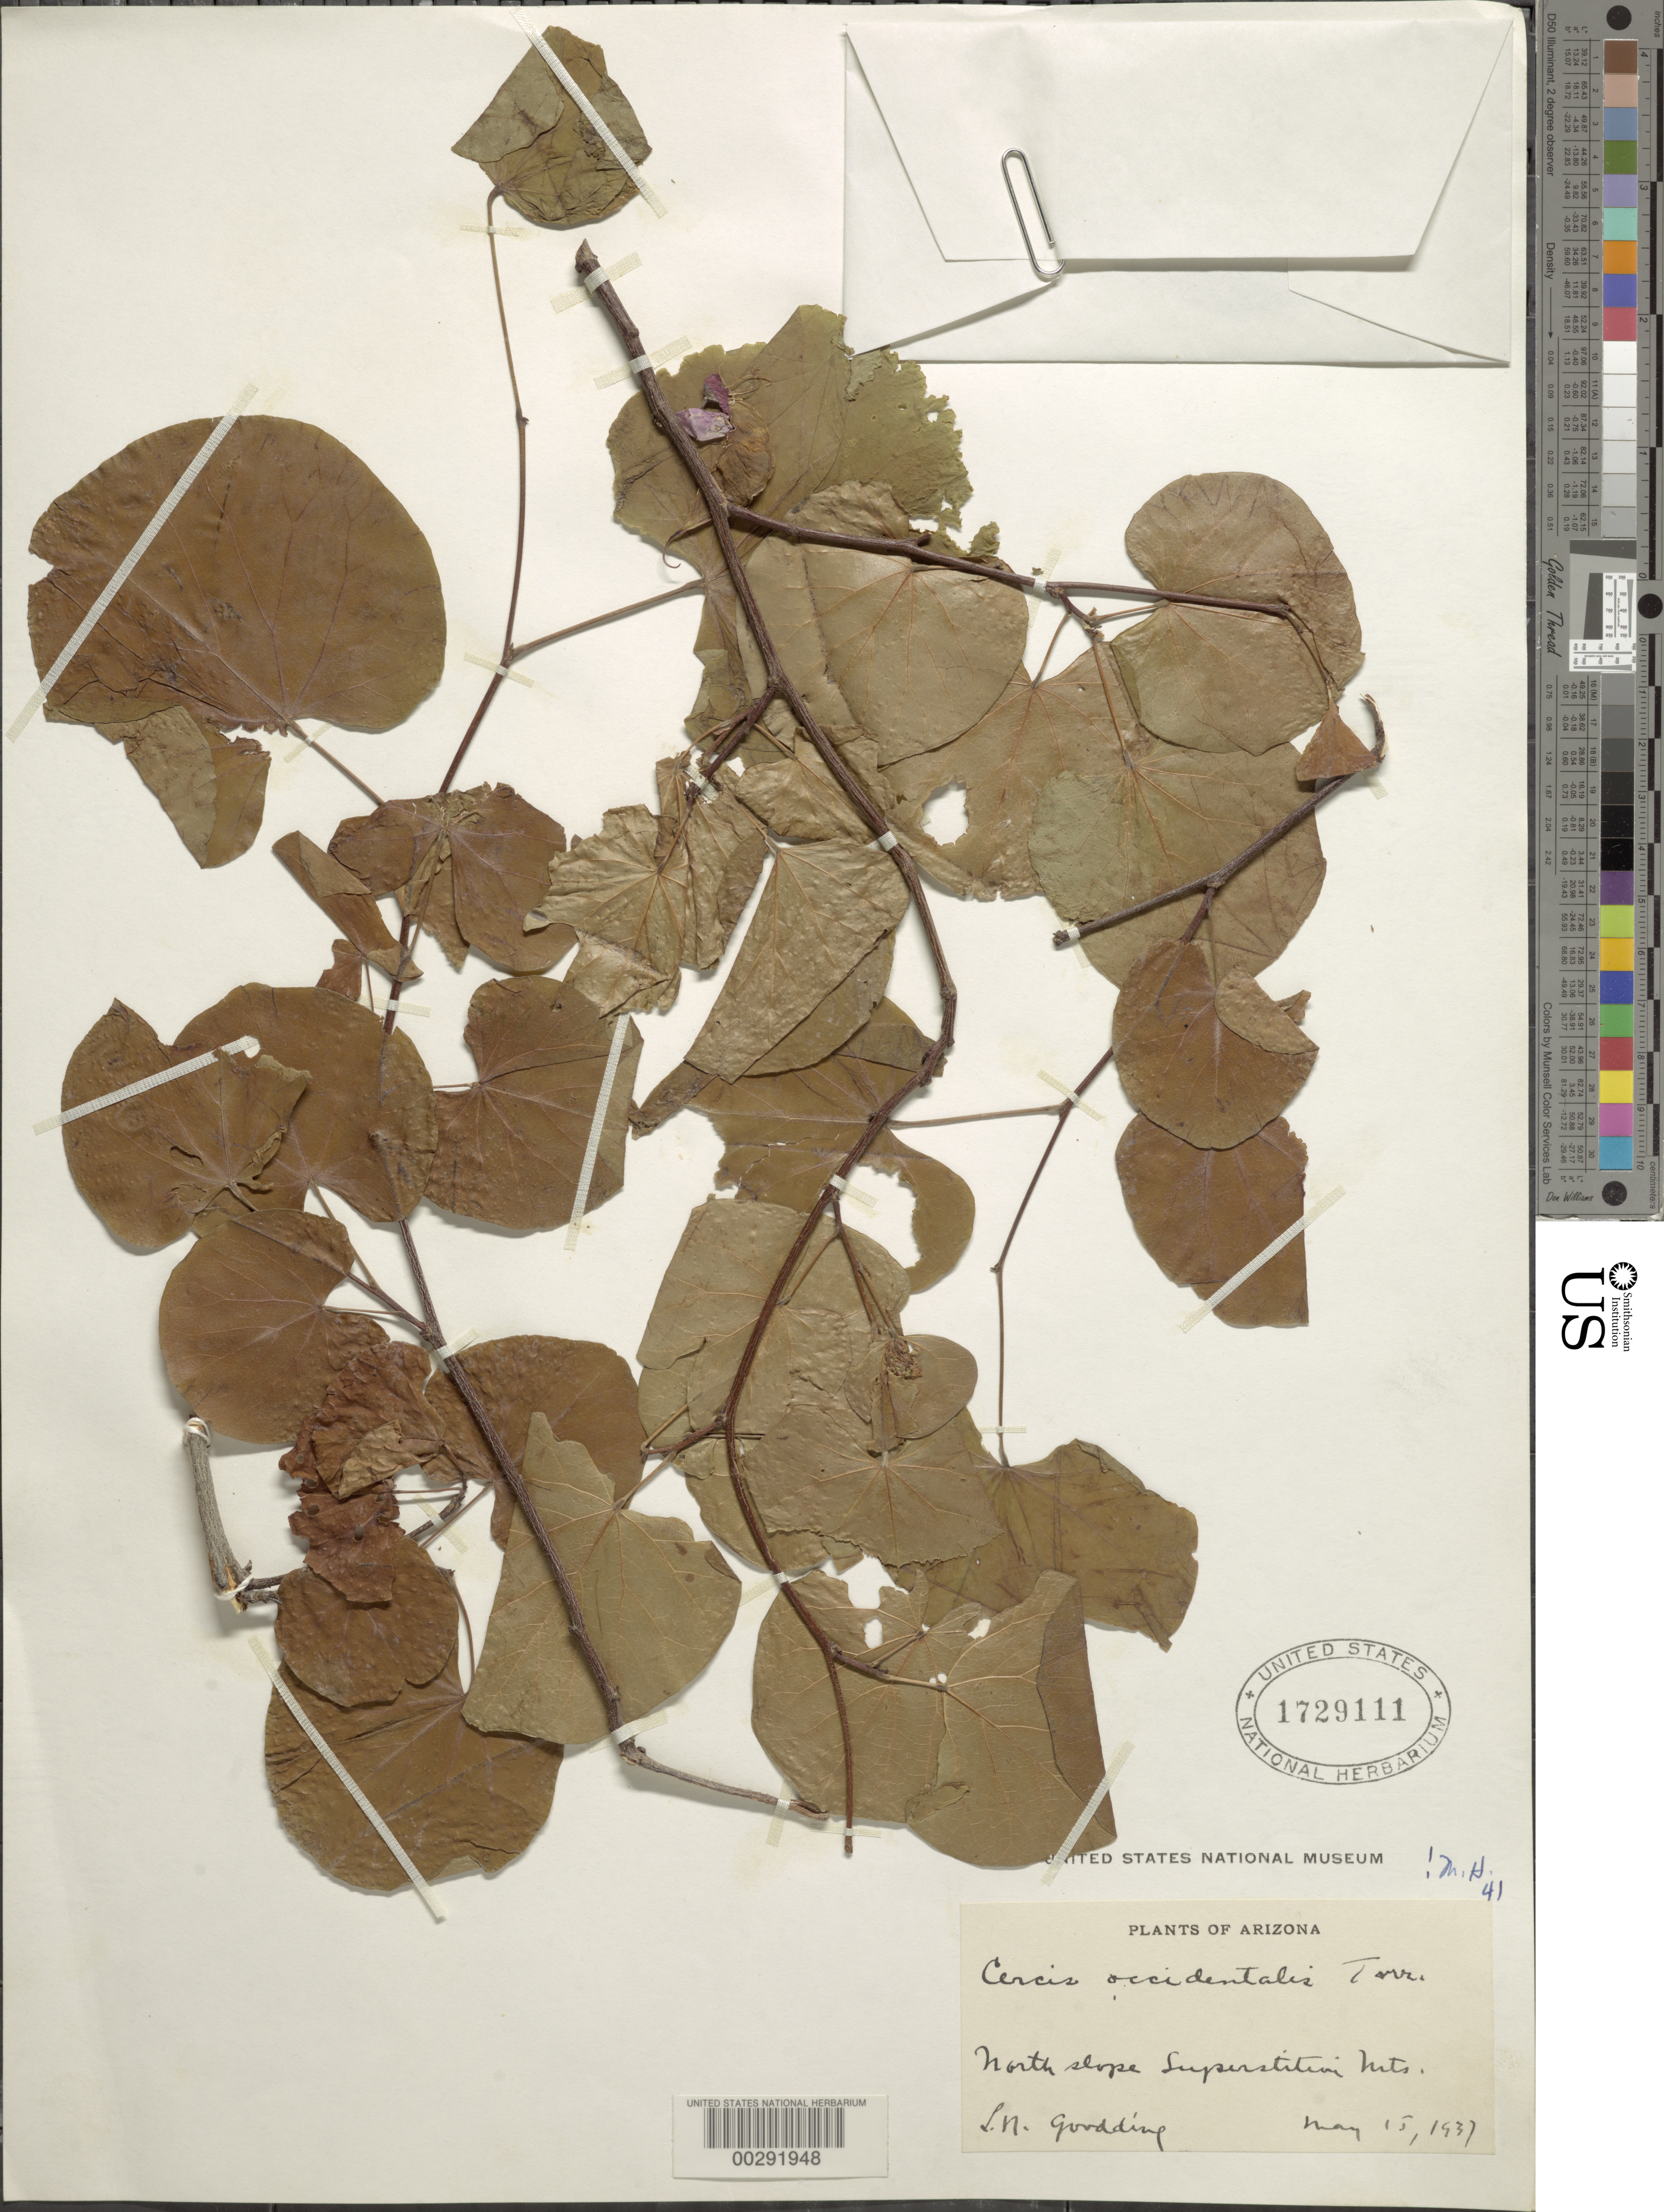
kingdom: Plantae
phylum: Tracheophyta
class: Magnoliopsida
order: Fabales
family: Fabaceae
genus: Cercis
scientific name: Cercis occidentalis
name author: Torr. ex A. Gray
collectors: L. N. Goodding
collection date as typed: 15 May 1937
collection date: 1937-05-15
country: United States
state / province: Arizona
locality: N slope superstition mts.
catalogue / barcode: US 1729111